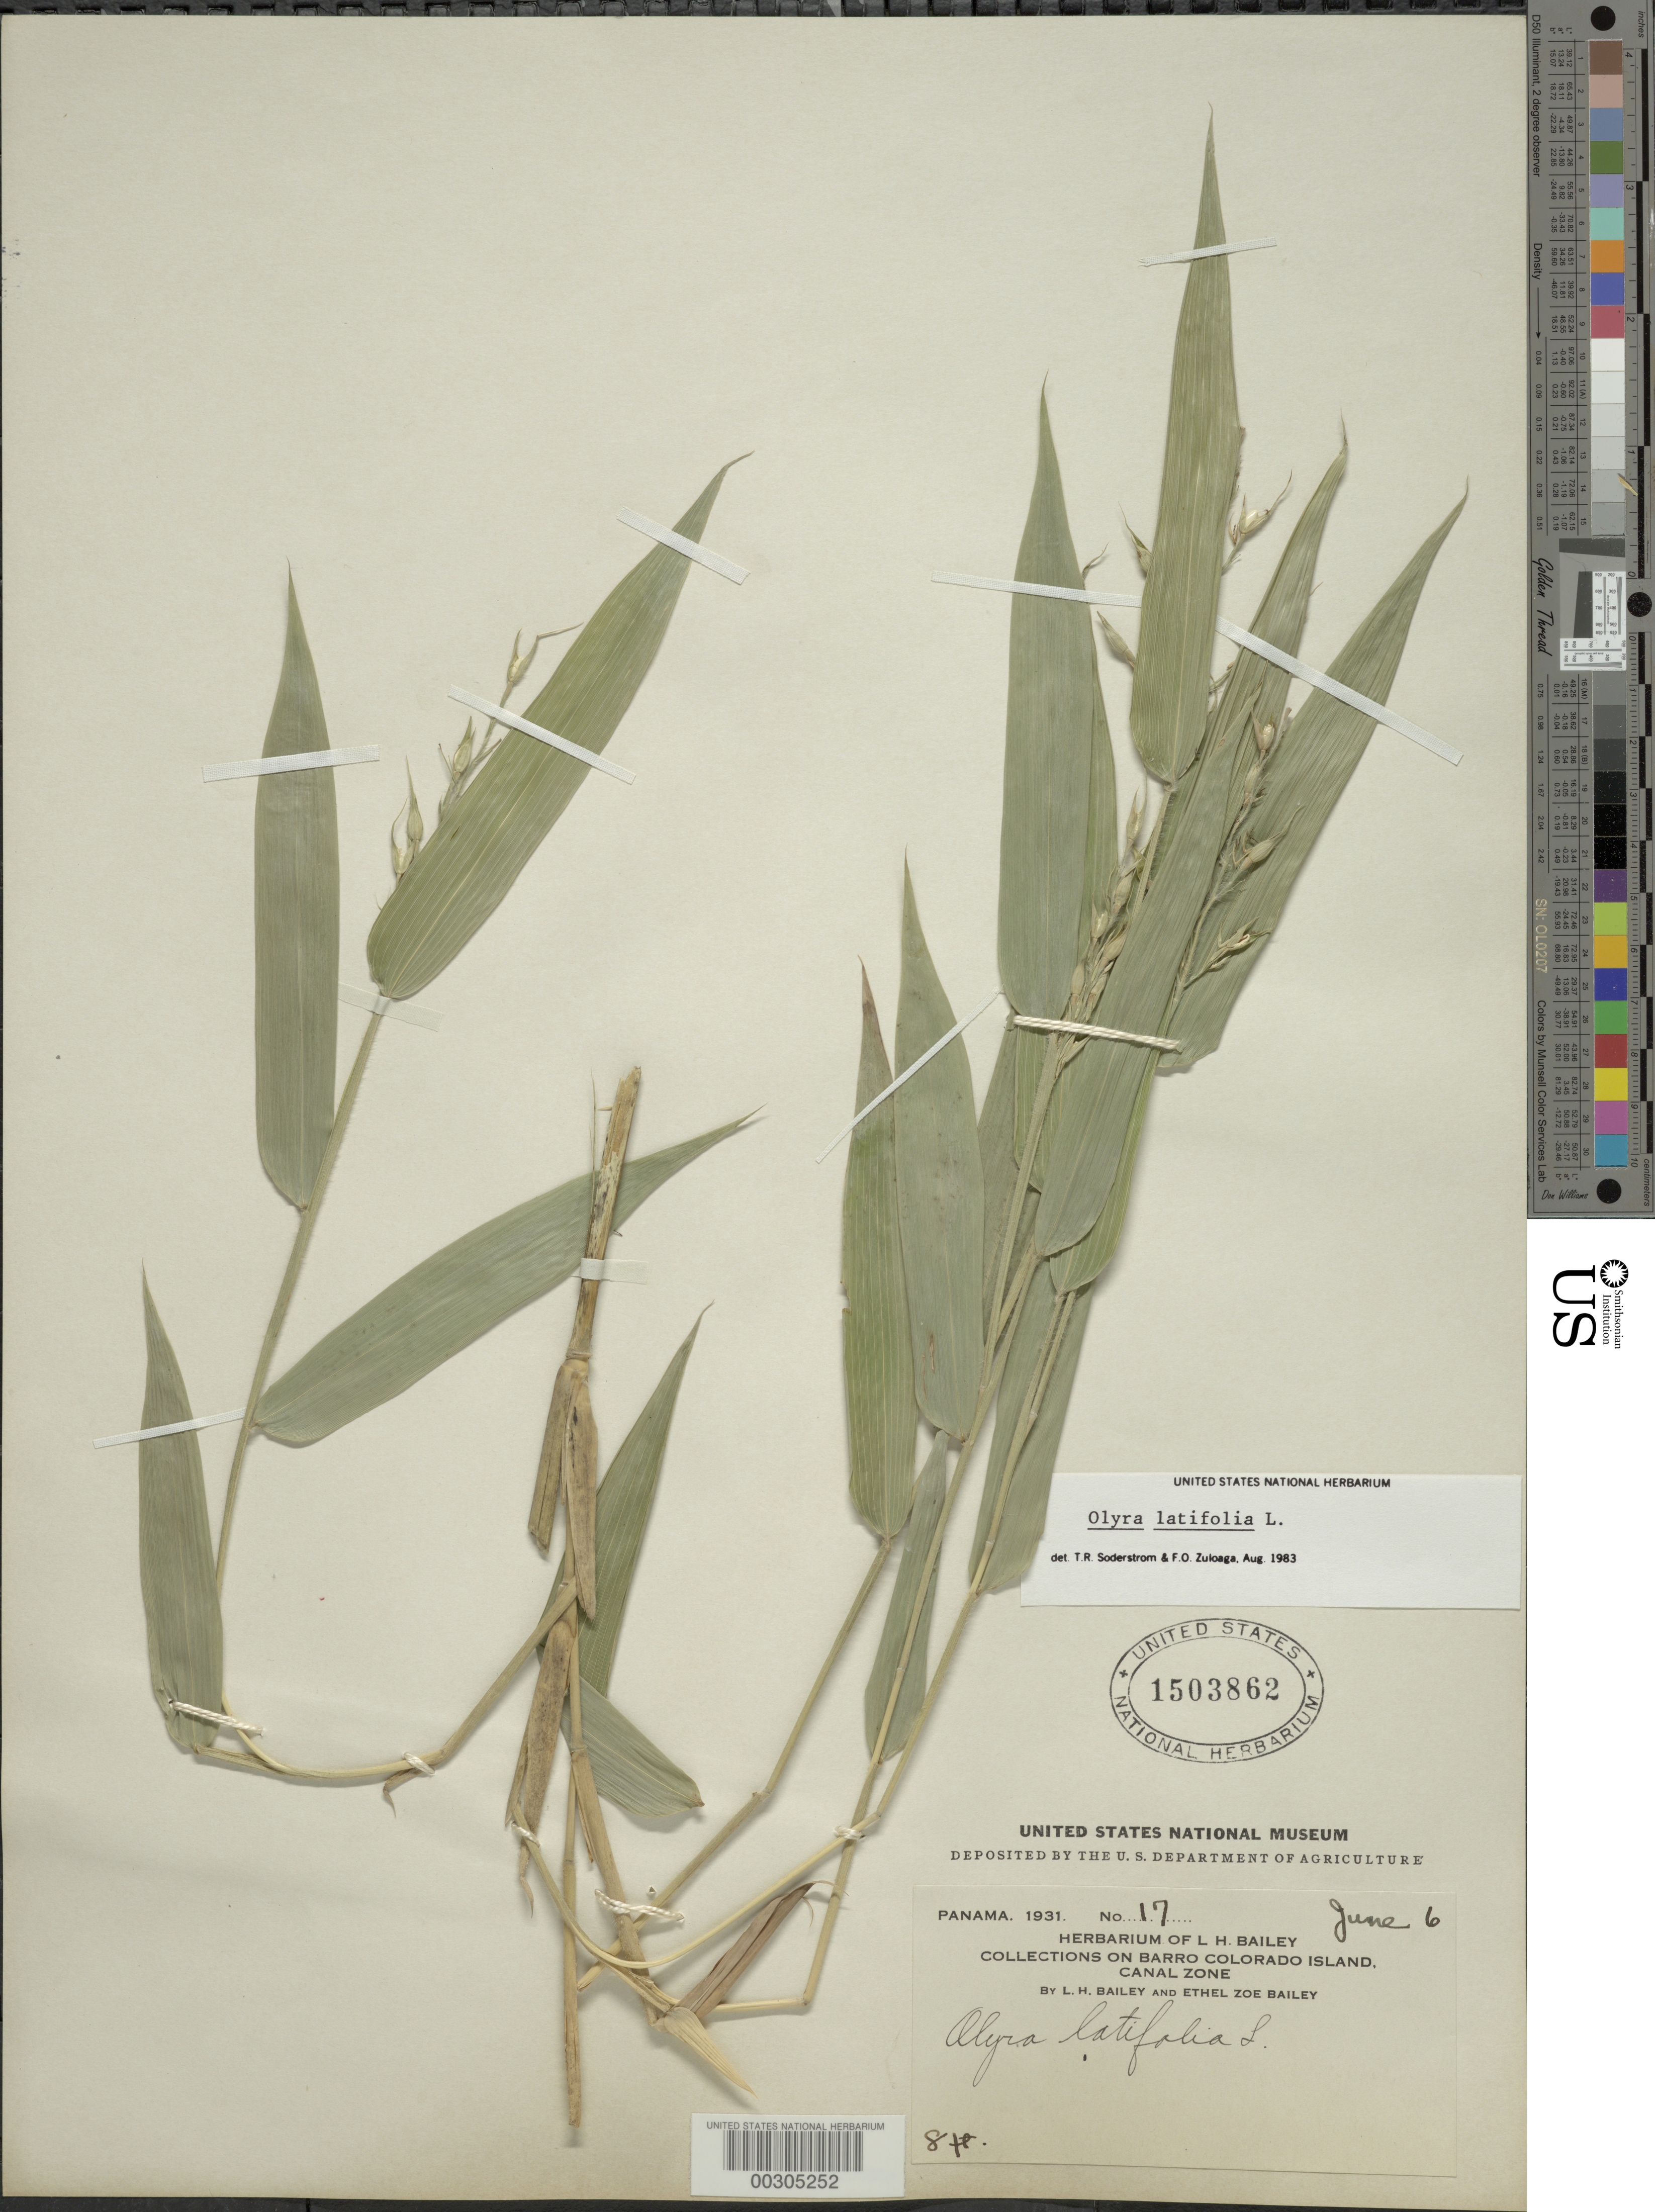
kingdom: Plantae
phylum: Tracheophyta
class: Liliopsida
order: Poales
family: Poaceae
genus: Olyra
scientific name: Olyra latifolia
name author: L.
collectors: L. H. Bailey & E. Z. Bailey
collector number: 17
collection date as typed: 06 Jun 1931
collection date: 1931-06-06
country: Panama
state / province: Panamá Oeste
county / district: Canal Zone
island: Barro Colorado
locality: Gatun Lake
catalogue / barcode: US 1503862